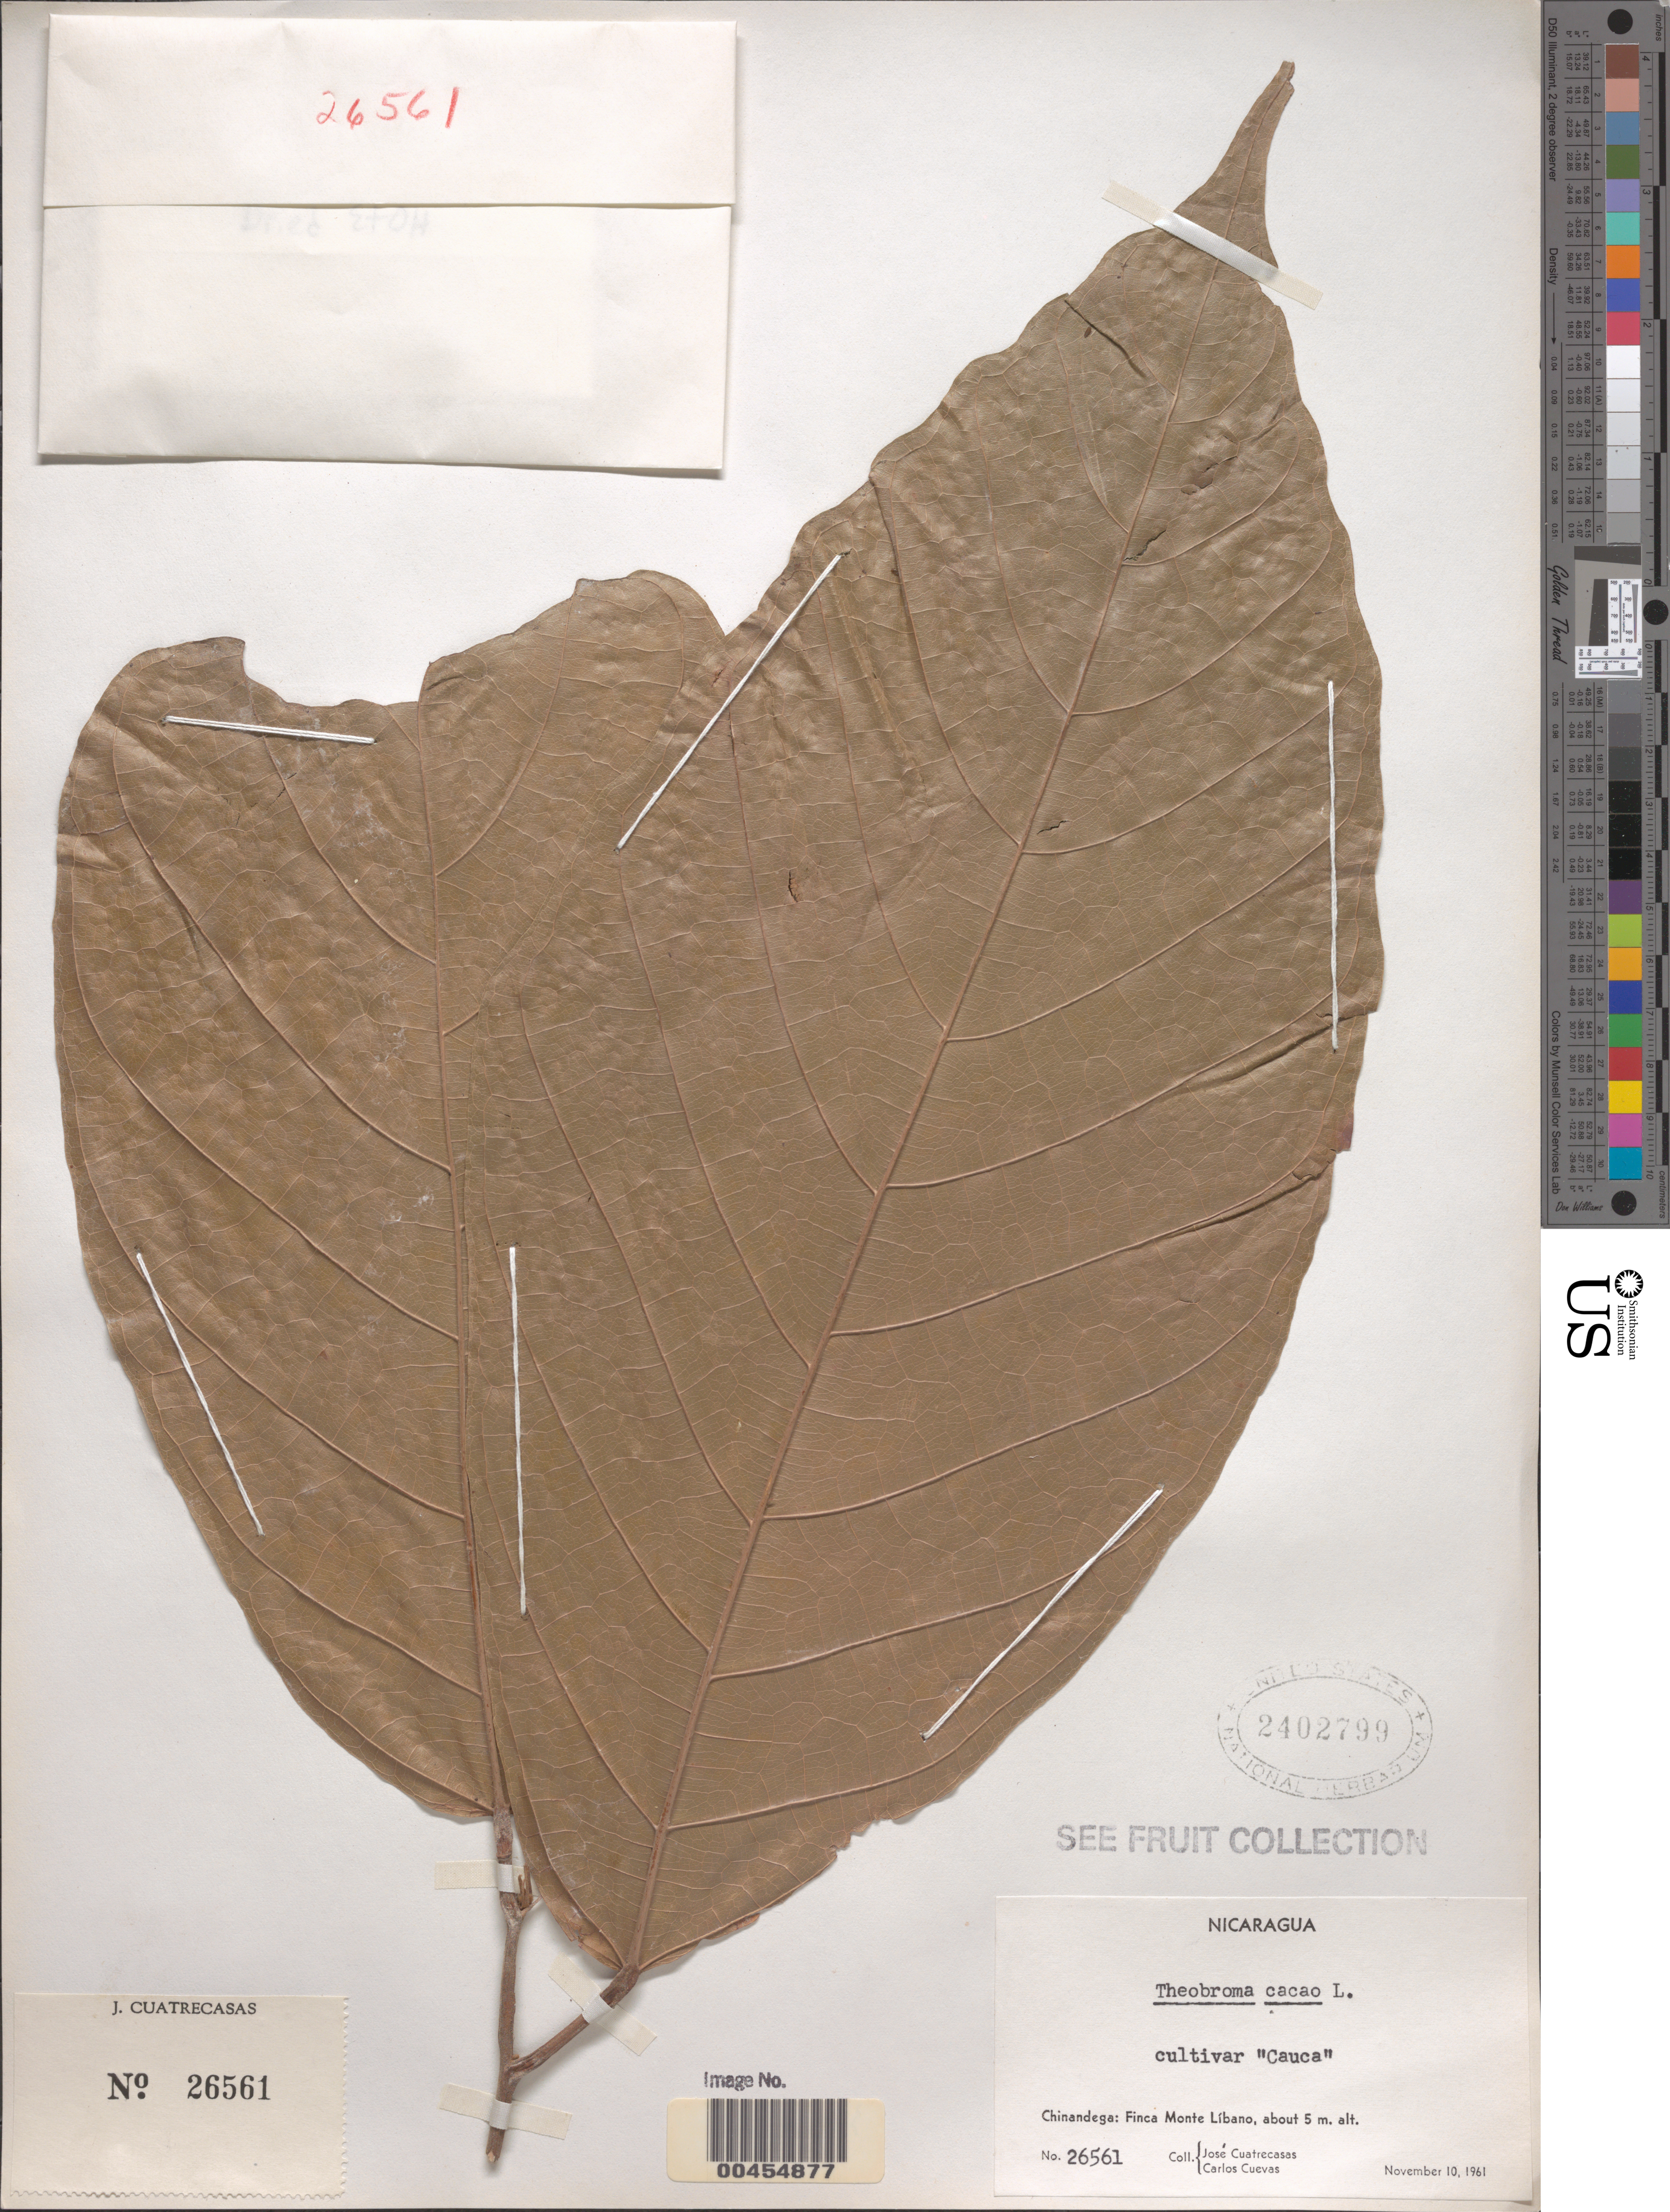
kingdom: Plantae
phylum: Tracheophyta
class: Magnoliopsida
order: Malvales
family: Malvaceae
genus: Theobroma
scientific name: Theobroma cacao 'Cauca'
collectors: J. Cuatrecasas & C. Cuevas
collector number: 26561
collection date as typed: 10 Nov 1961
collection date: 1961-11-10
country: Nicaragua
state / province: Chinandega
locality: Finca Monte Libano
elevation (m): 5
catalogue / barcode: US 2402799